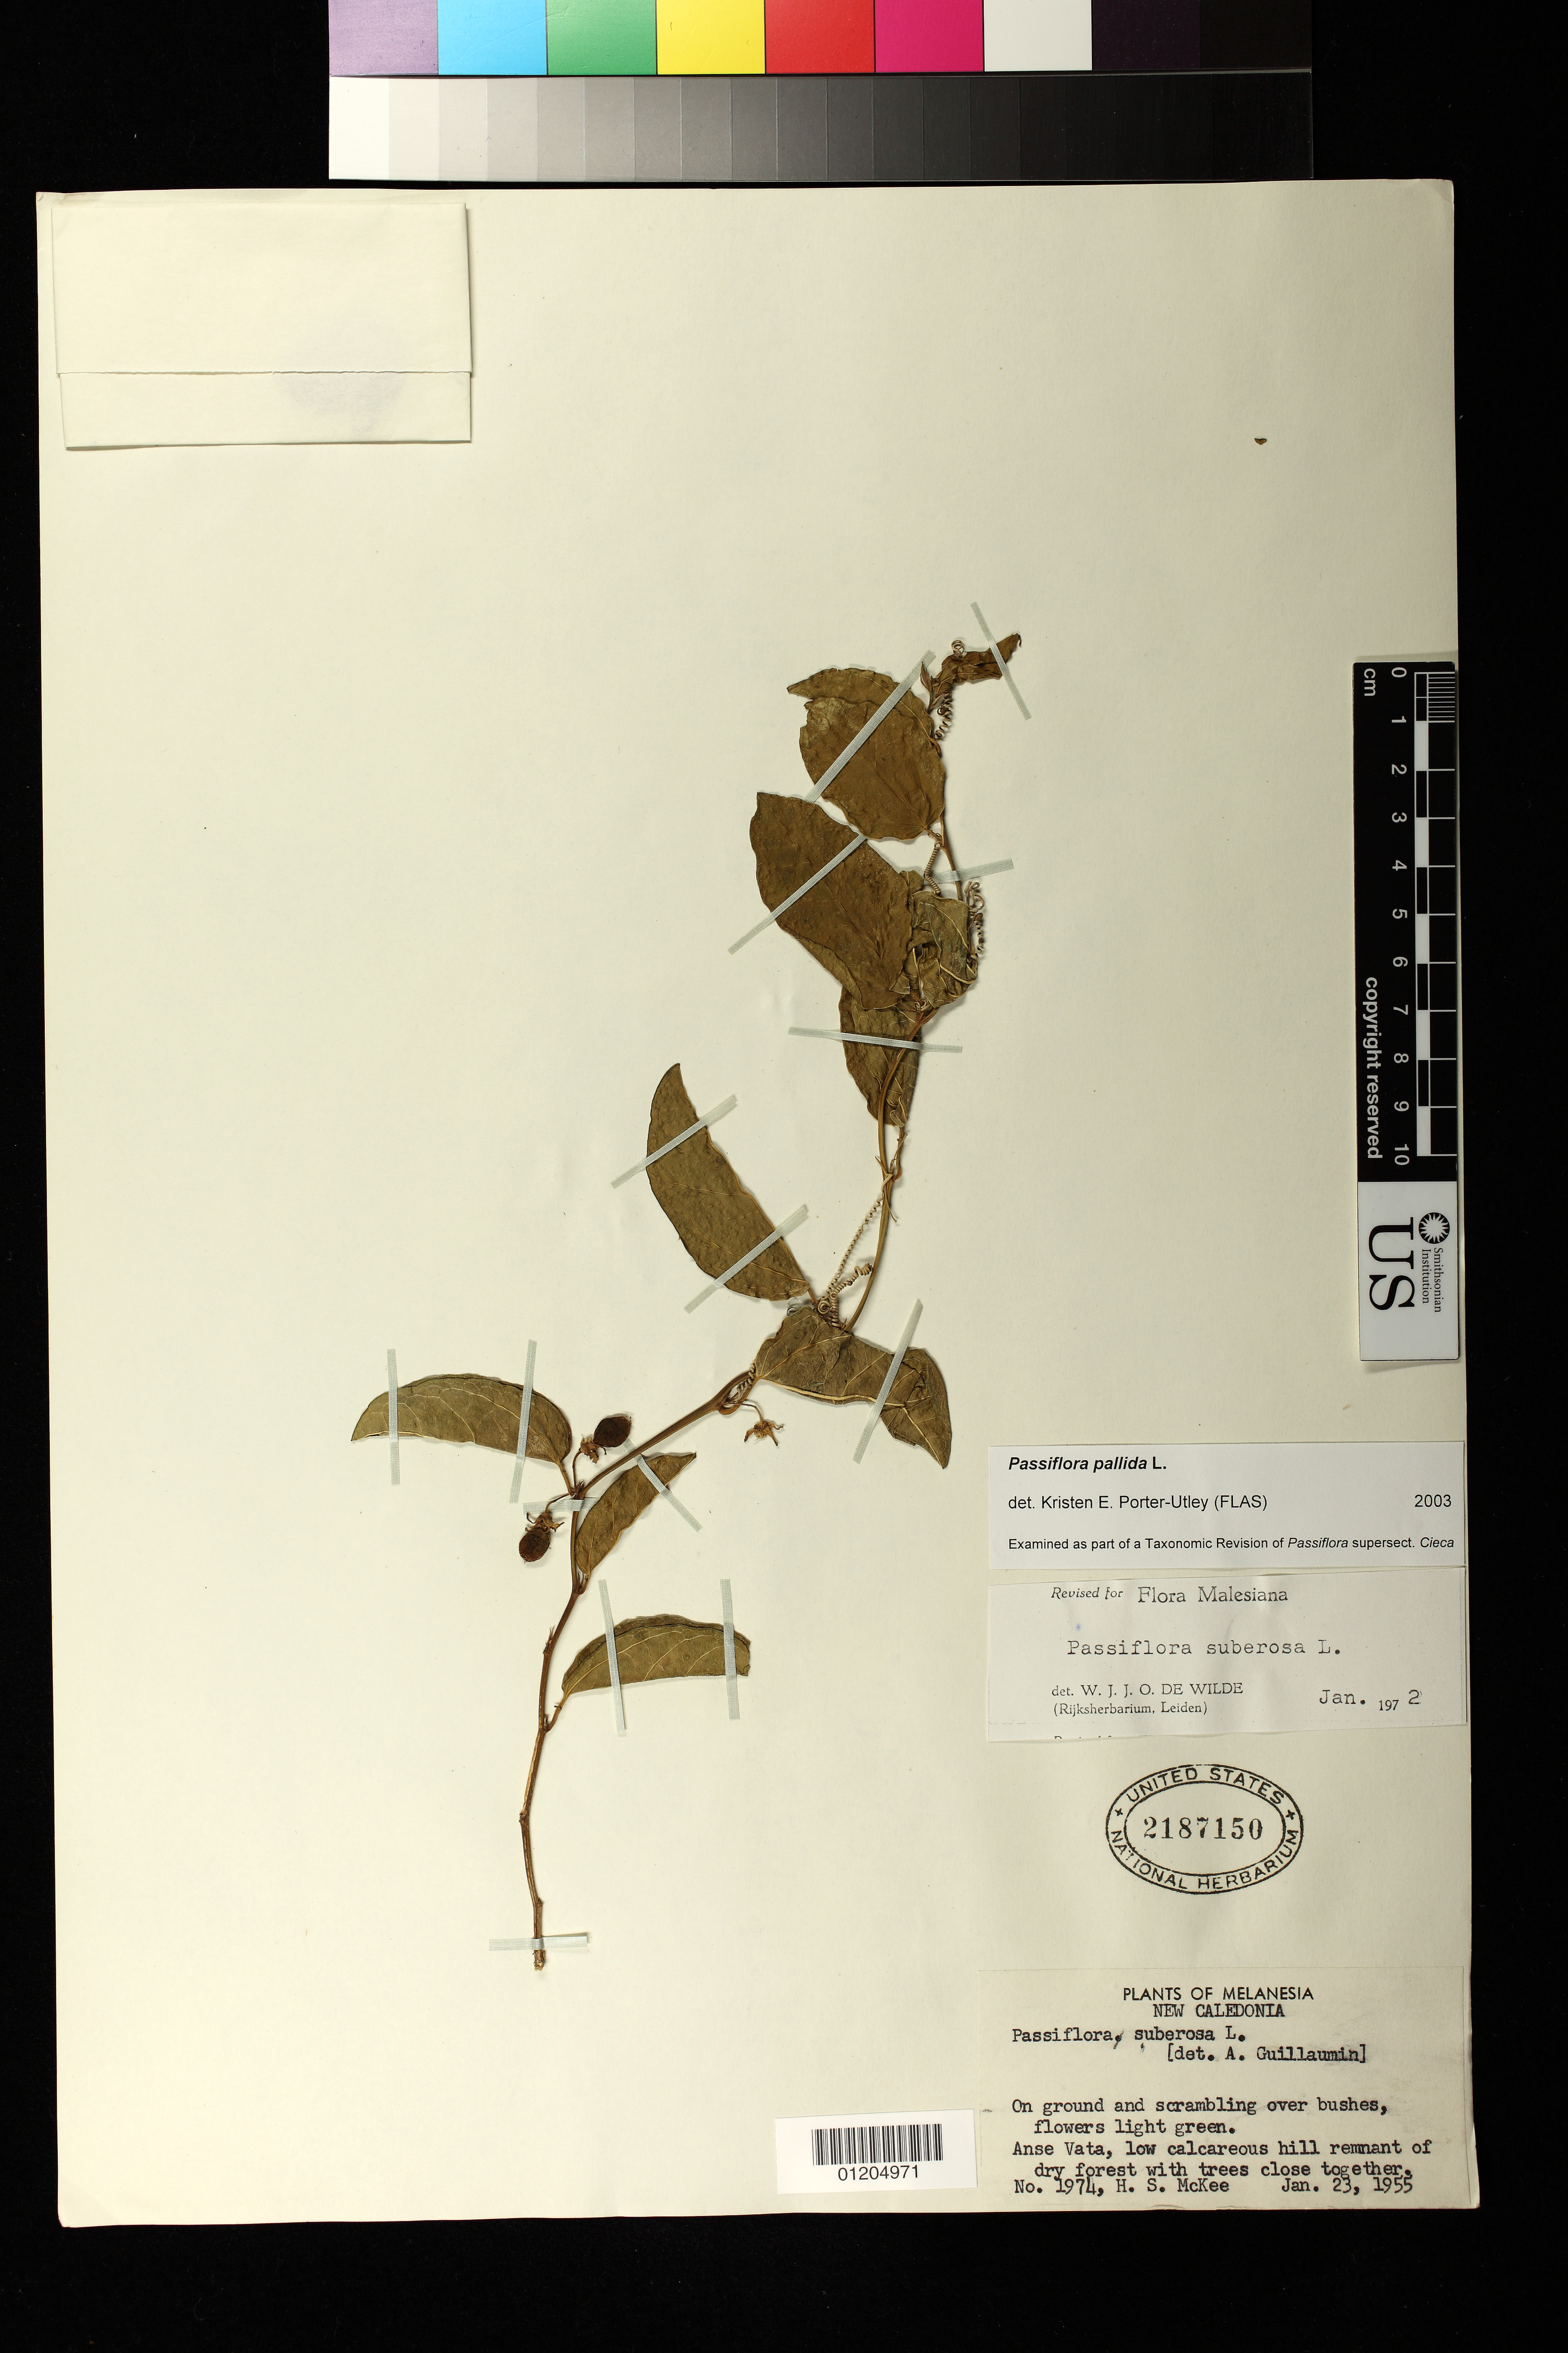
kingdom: Plantae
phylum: Tracheophyta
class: Magnoliopsida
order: Malpighiales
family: Passifloraceae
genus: Passiflora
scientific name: Passiflora pallida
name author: L.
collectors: H. S. McKee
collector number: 1974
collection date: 1955-01-23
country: New Caledonia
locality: Anse Vata, low calcareous hill remnant of dry forest with trees close together.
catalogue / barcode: US 2187150